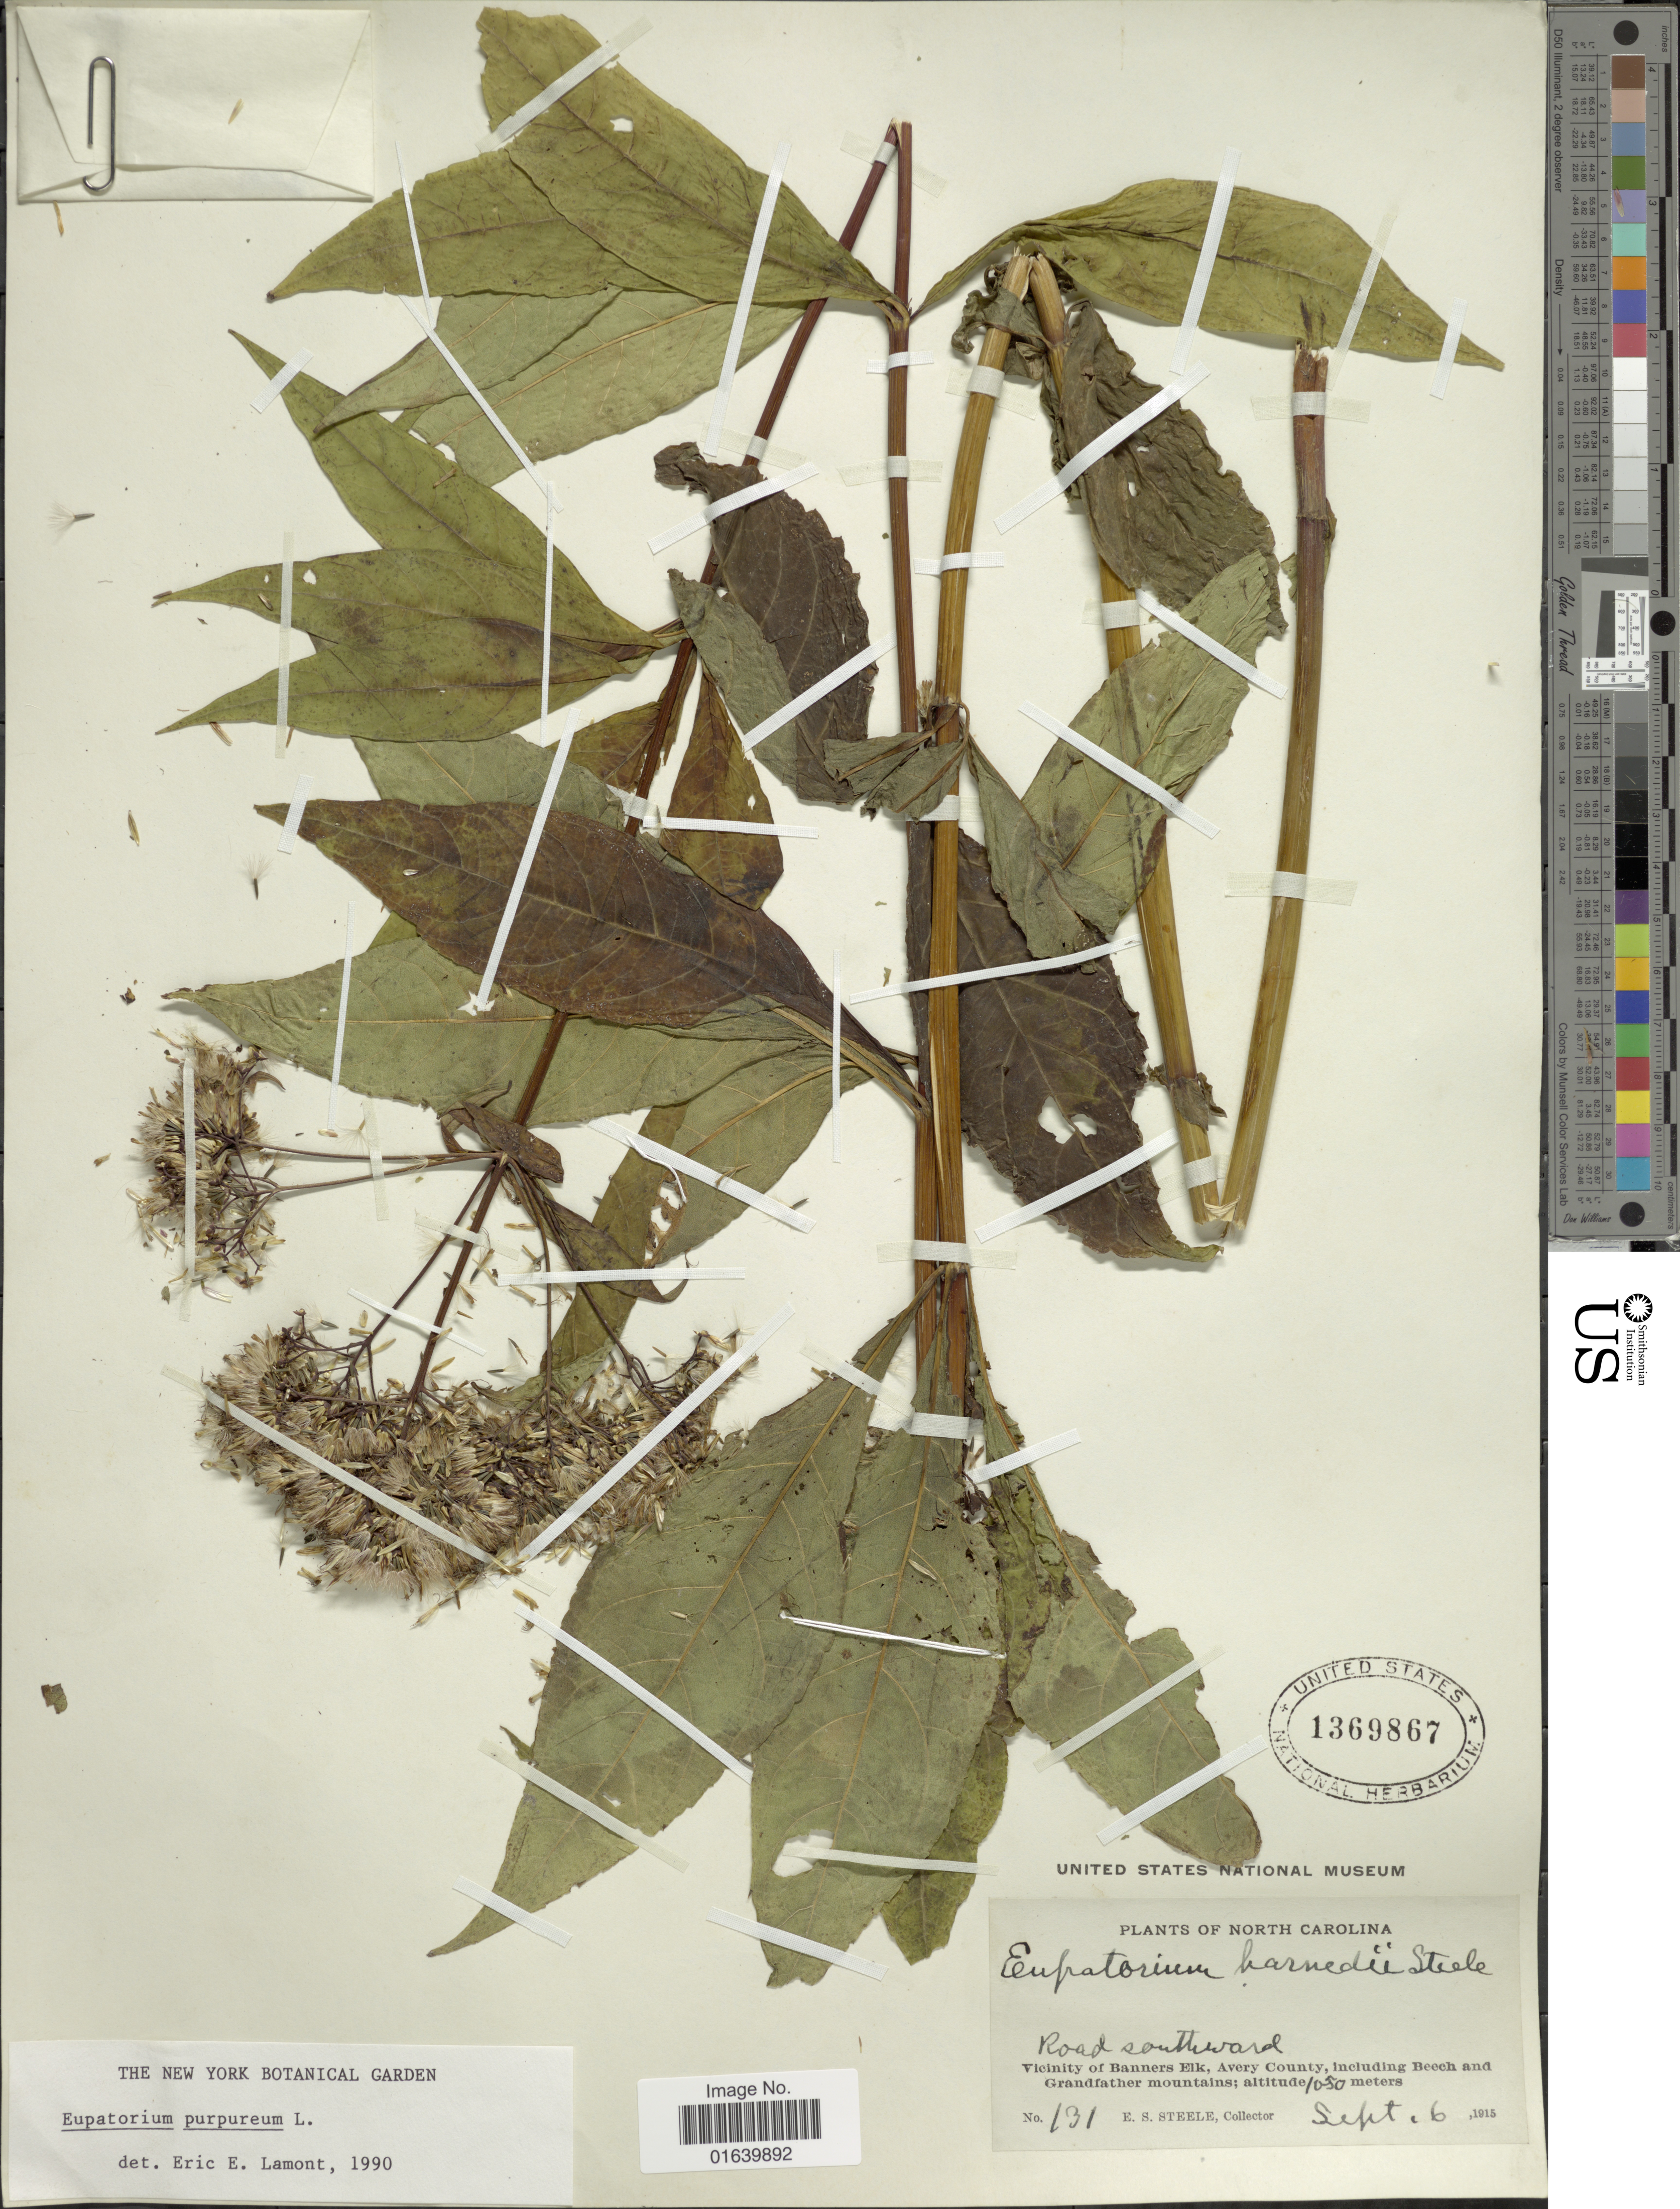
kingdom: Plantae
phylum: Tracheophyta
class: Magnoliopsida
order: Asterales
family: Asteraceae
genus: Eupatorium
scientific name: Eupatorium purpureum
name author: (L.) E.E. Lamont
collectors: E. Steele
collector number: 131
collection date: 1915-09-06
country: United States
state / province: North Carolina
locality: North Carolina, Road southward, vicinity of Banners Elk, Avery County, including Beech and Grandfather mountains.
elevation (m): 1050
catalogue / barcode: US 1369867